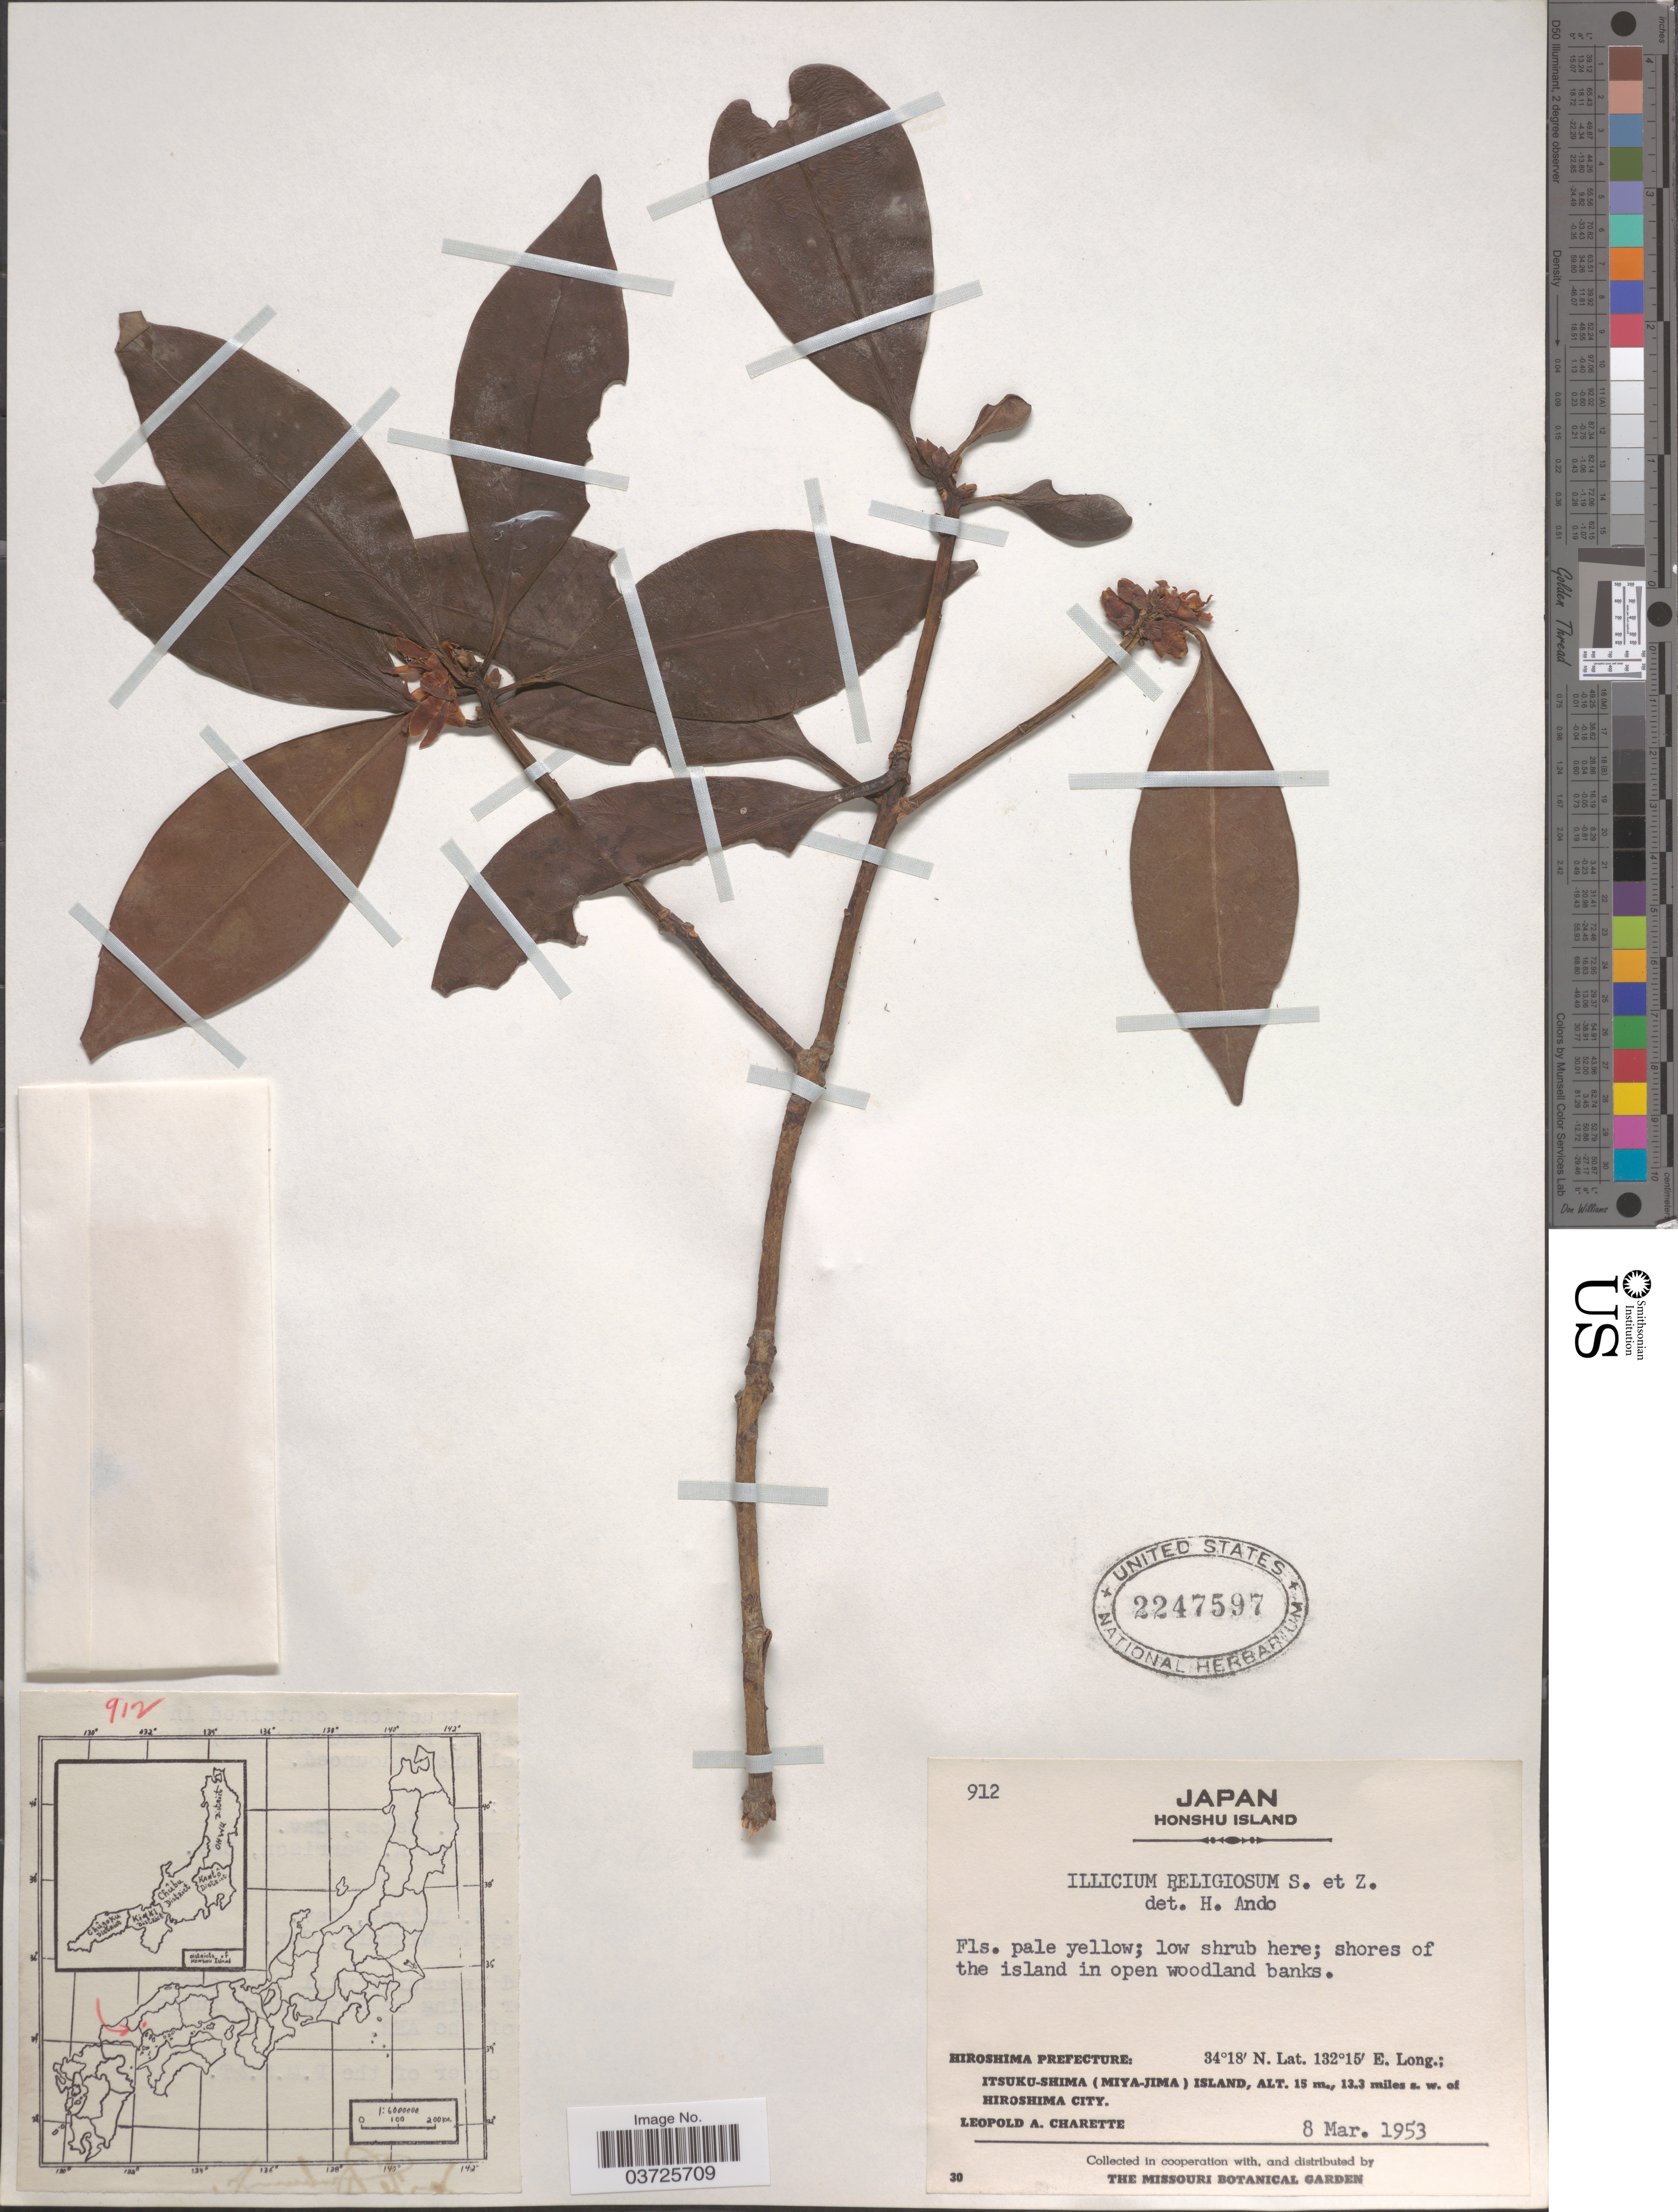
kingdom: Plantae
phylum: Tracheophyta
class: Magnoliopsida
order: Austrobaileyales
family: Schisandraceae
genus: Illicium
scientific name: Illicium anisatum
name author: L.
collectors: L. A. Charette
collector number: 912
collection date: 1953-03-08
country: Japan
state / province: Hirosima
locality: Honshu Island. Shores of the island in open woodland banks. Hiroshima Prefecture. Itsuku-Shima (Miya-Jima) Island, 13.3 miles s. w. of Hiroshima City.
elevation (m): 15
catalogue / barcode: US 2247597